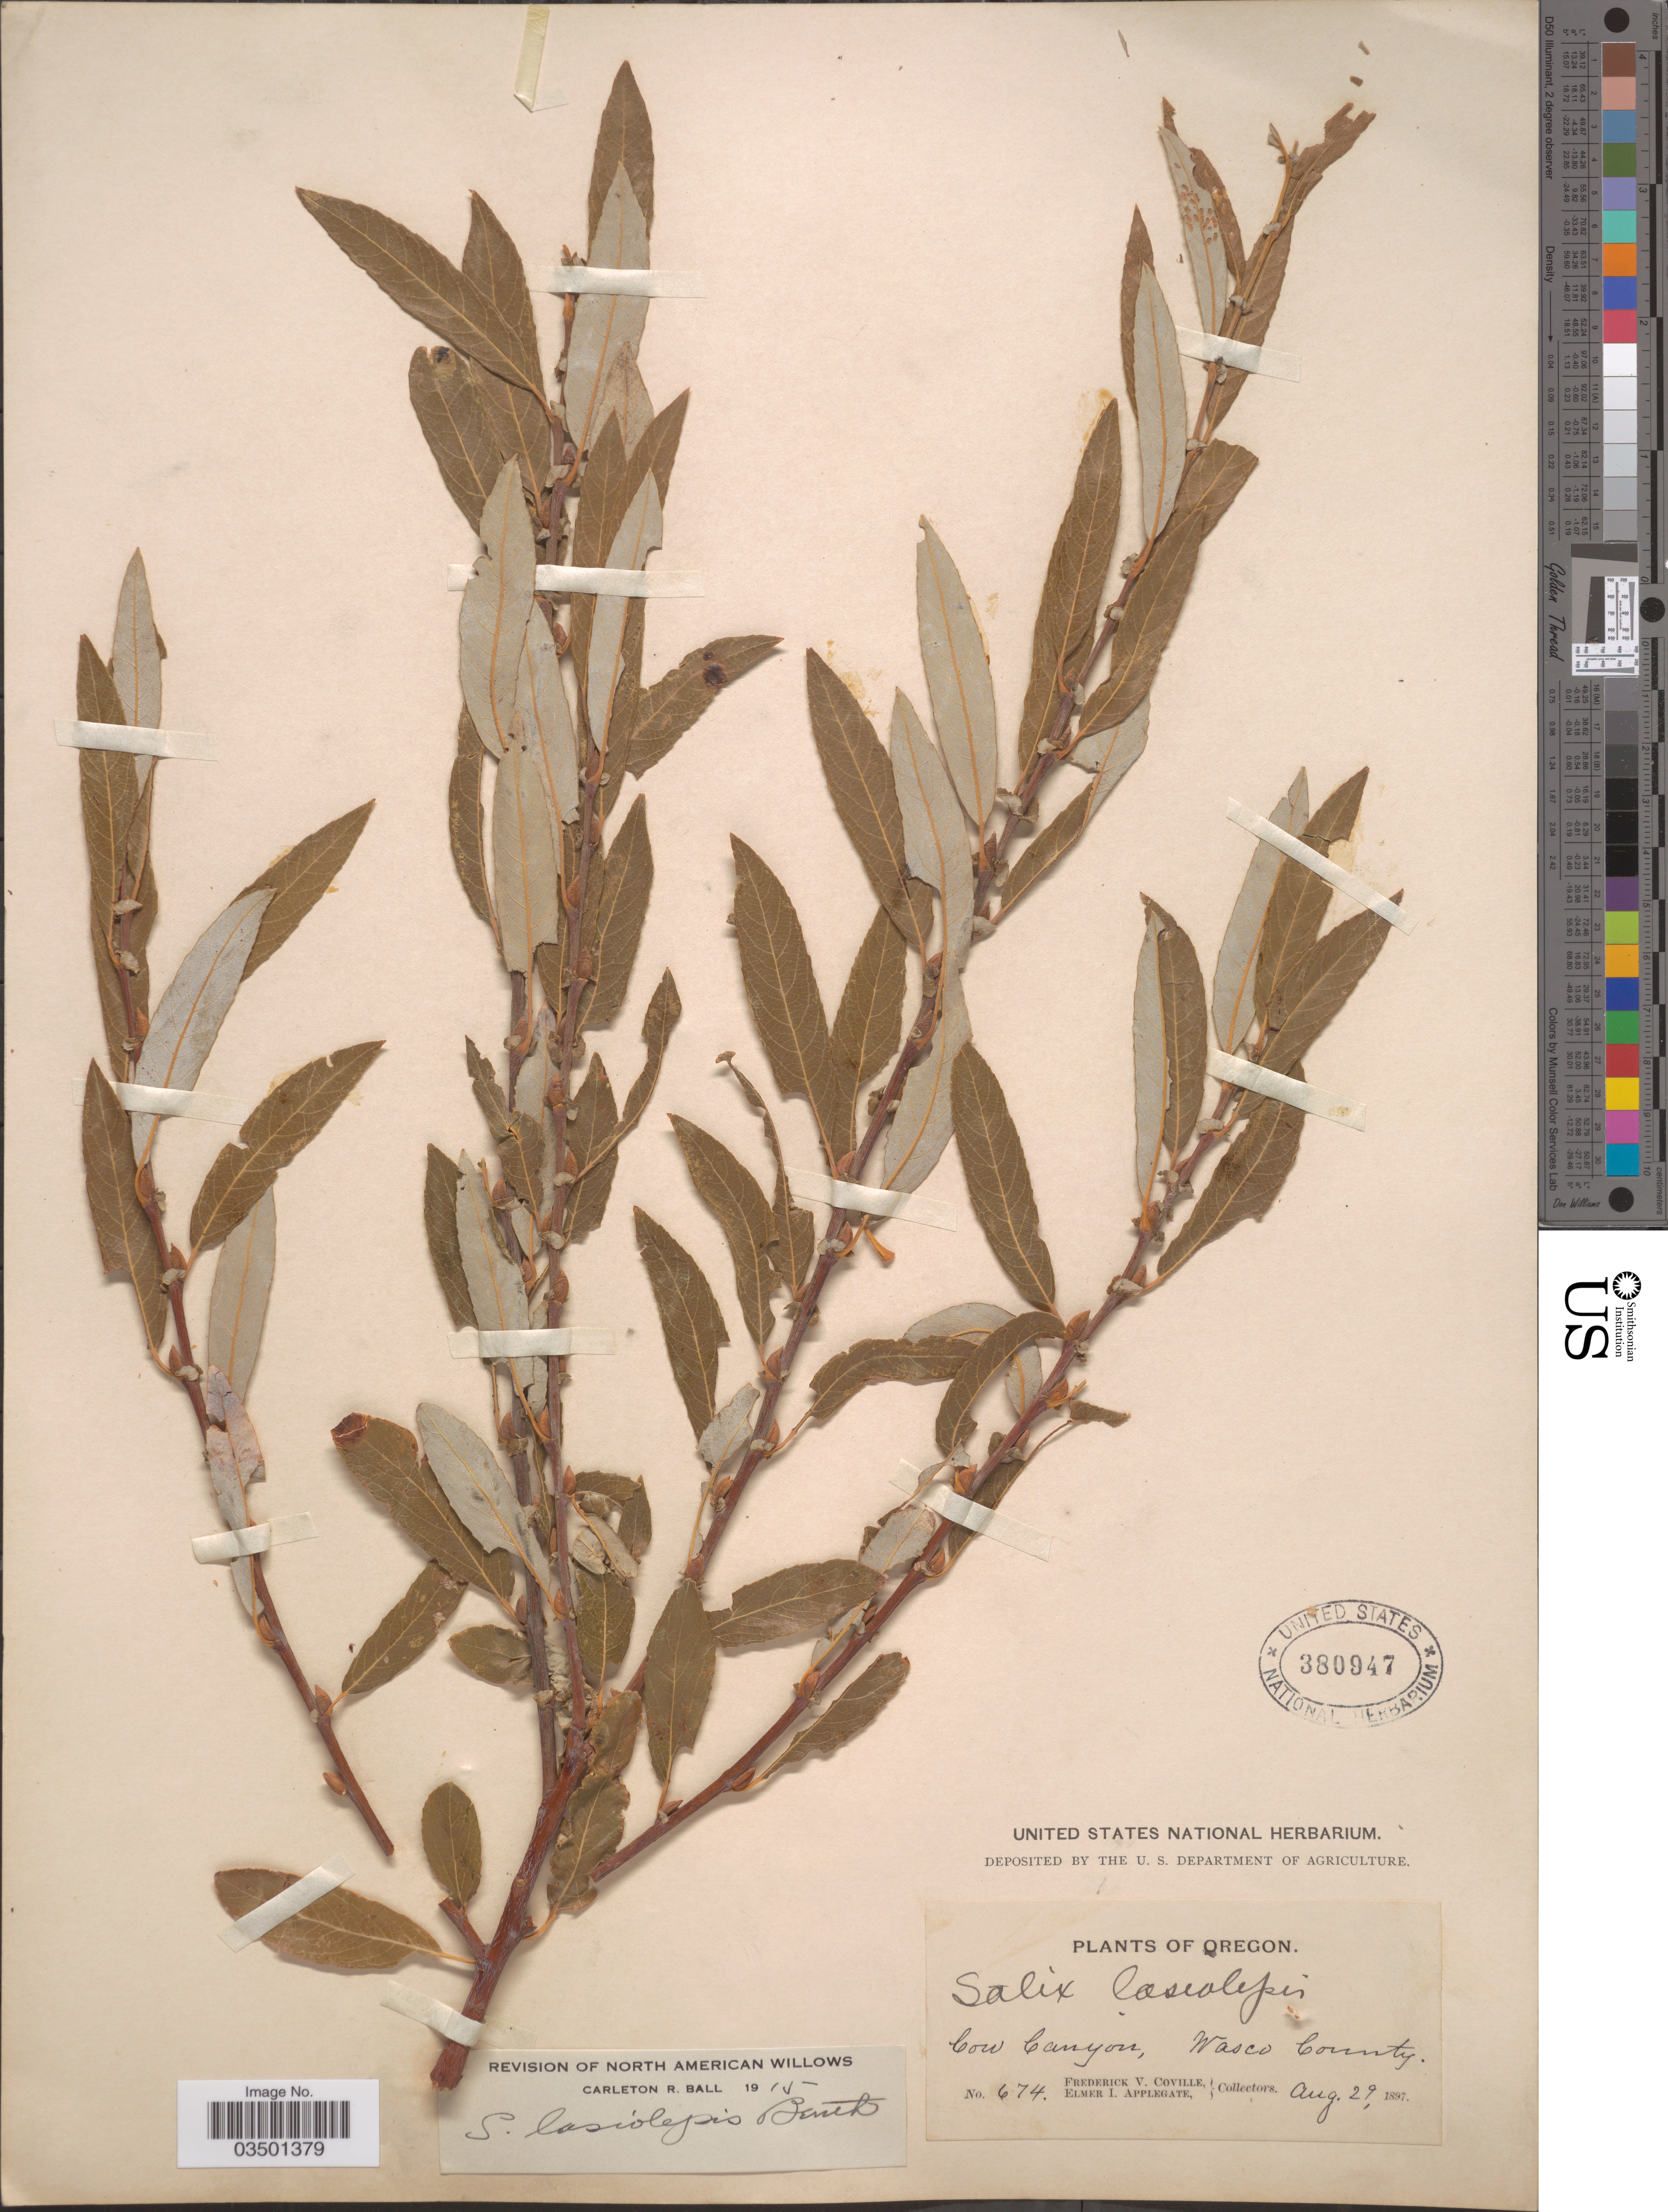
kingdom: Plantae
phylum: Tracheophyta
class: Magnoliopsida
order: Malpighiales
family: Salicaceae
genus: Salix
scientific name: Salix lasiolepis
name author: Benth.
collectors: F. V. Coville & E. I. Applegate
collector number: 674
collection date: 1897-08-29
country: United States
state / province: Oregon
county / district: Wasco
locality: Cow Canyon, Wasco County.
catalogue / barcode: US 380947